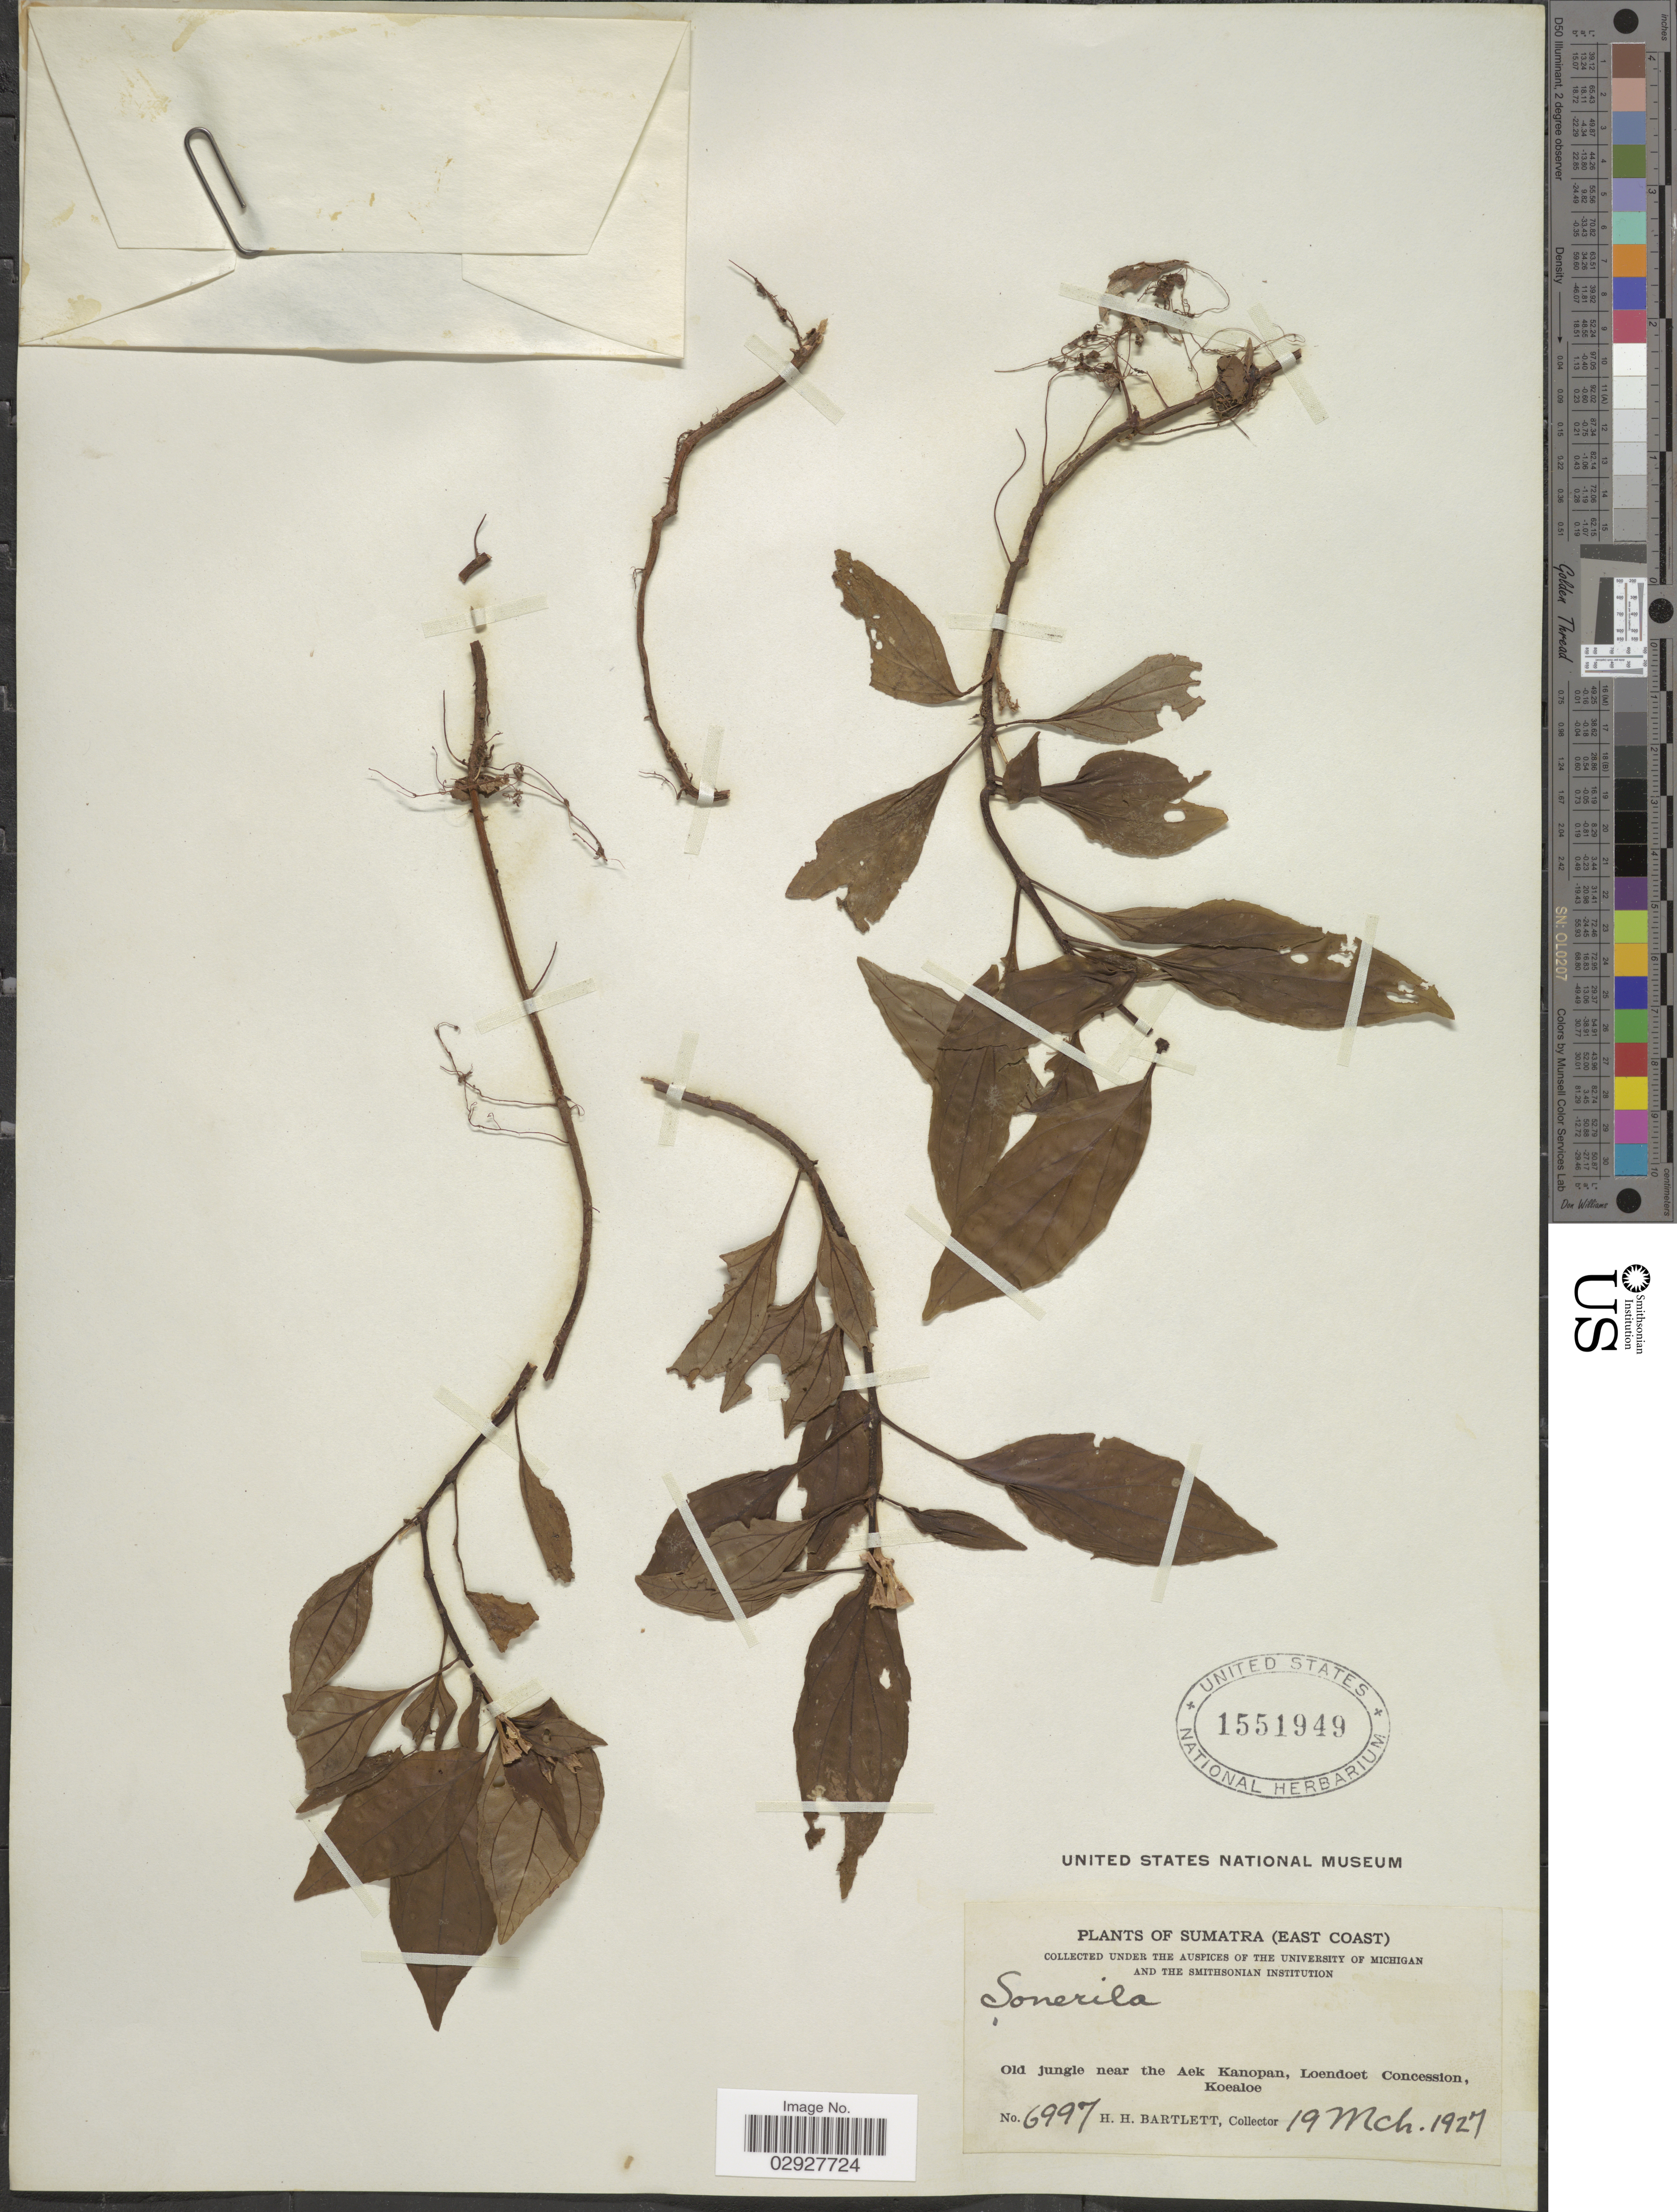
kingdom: Plantae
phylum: Tracheophyta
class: Magnoliopsida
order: Myrtales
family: Melastomataceae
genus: Sonerila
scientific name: Sonerila sp.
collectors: H. H. Bartlett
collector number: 6997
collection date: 1927-03-19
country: Indonesia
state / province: Sumatra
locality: (East Coast). Old jungle near Aek Kanopan, Loendoet Concession, Koealoe.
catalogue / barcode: US 1551949